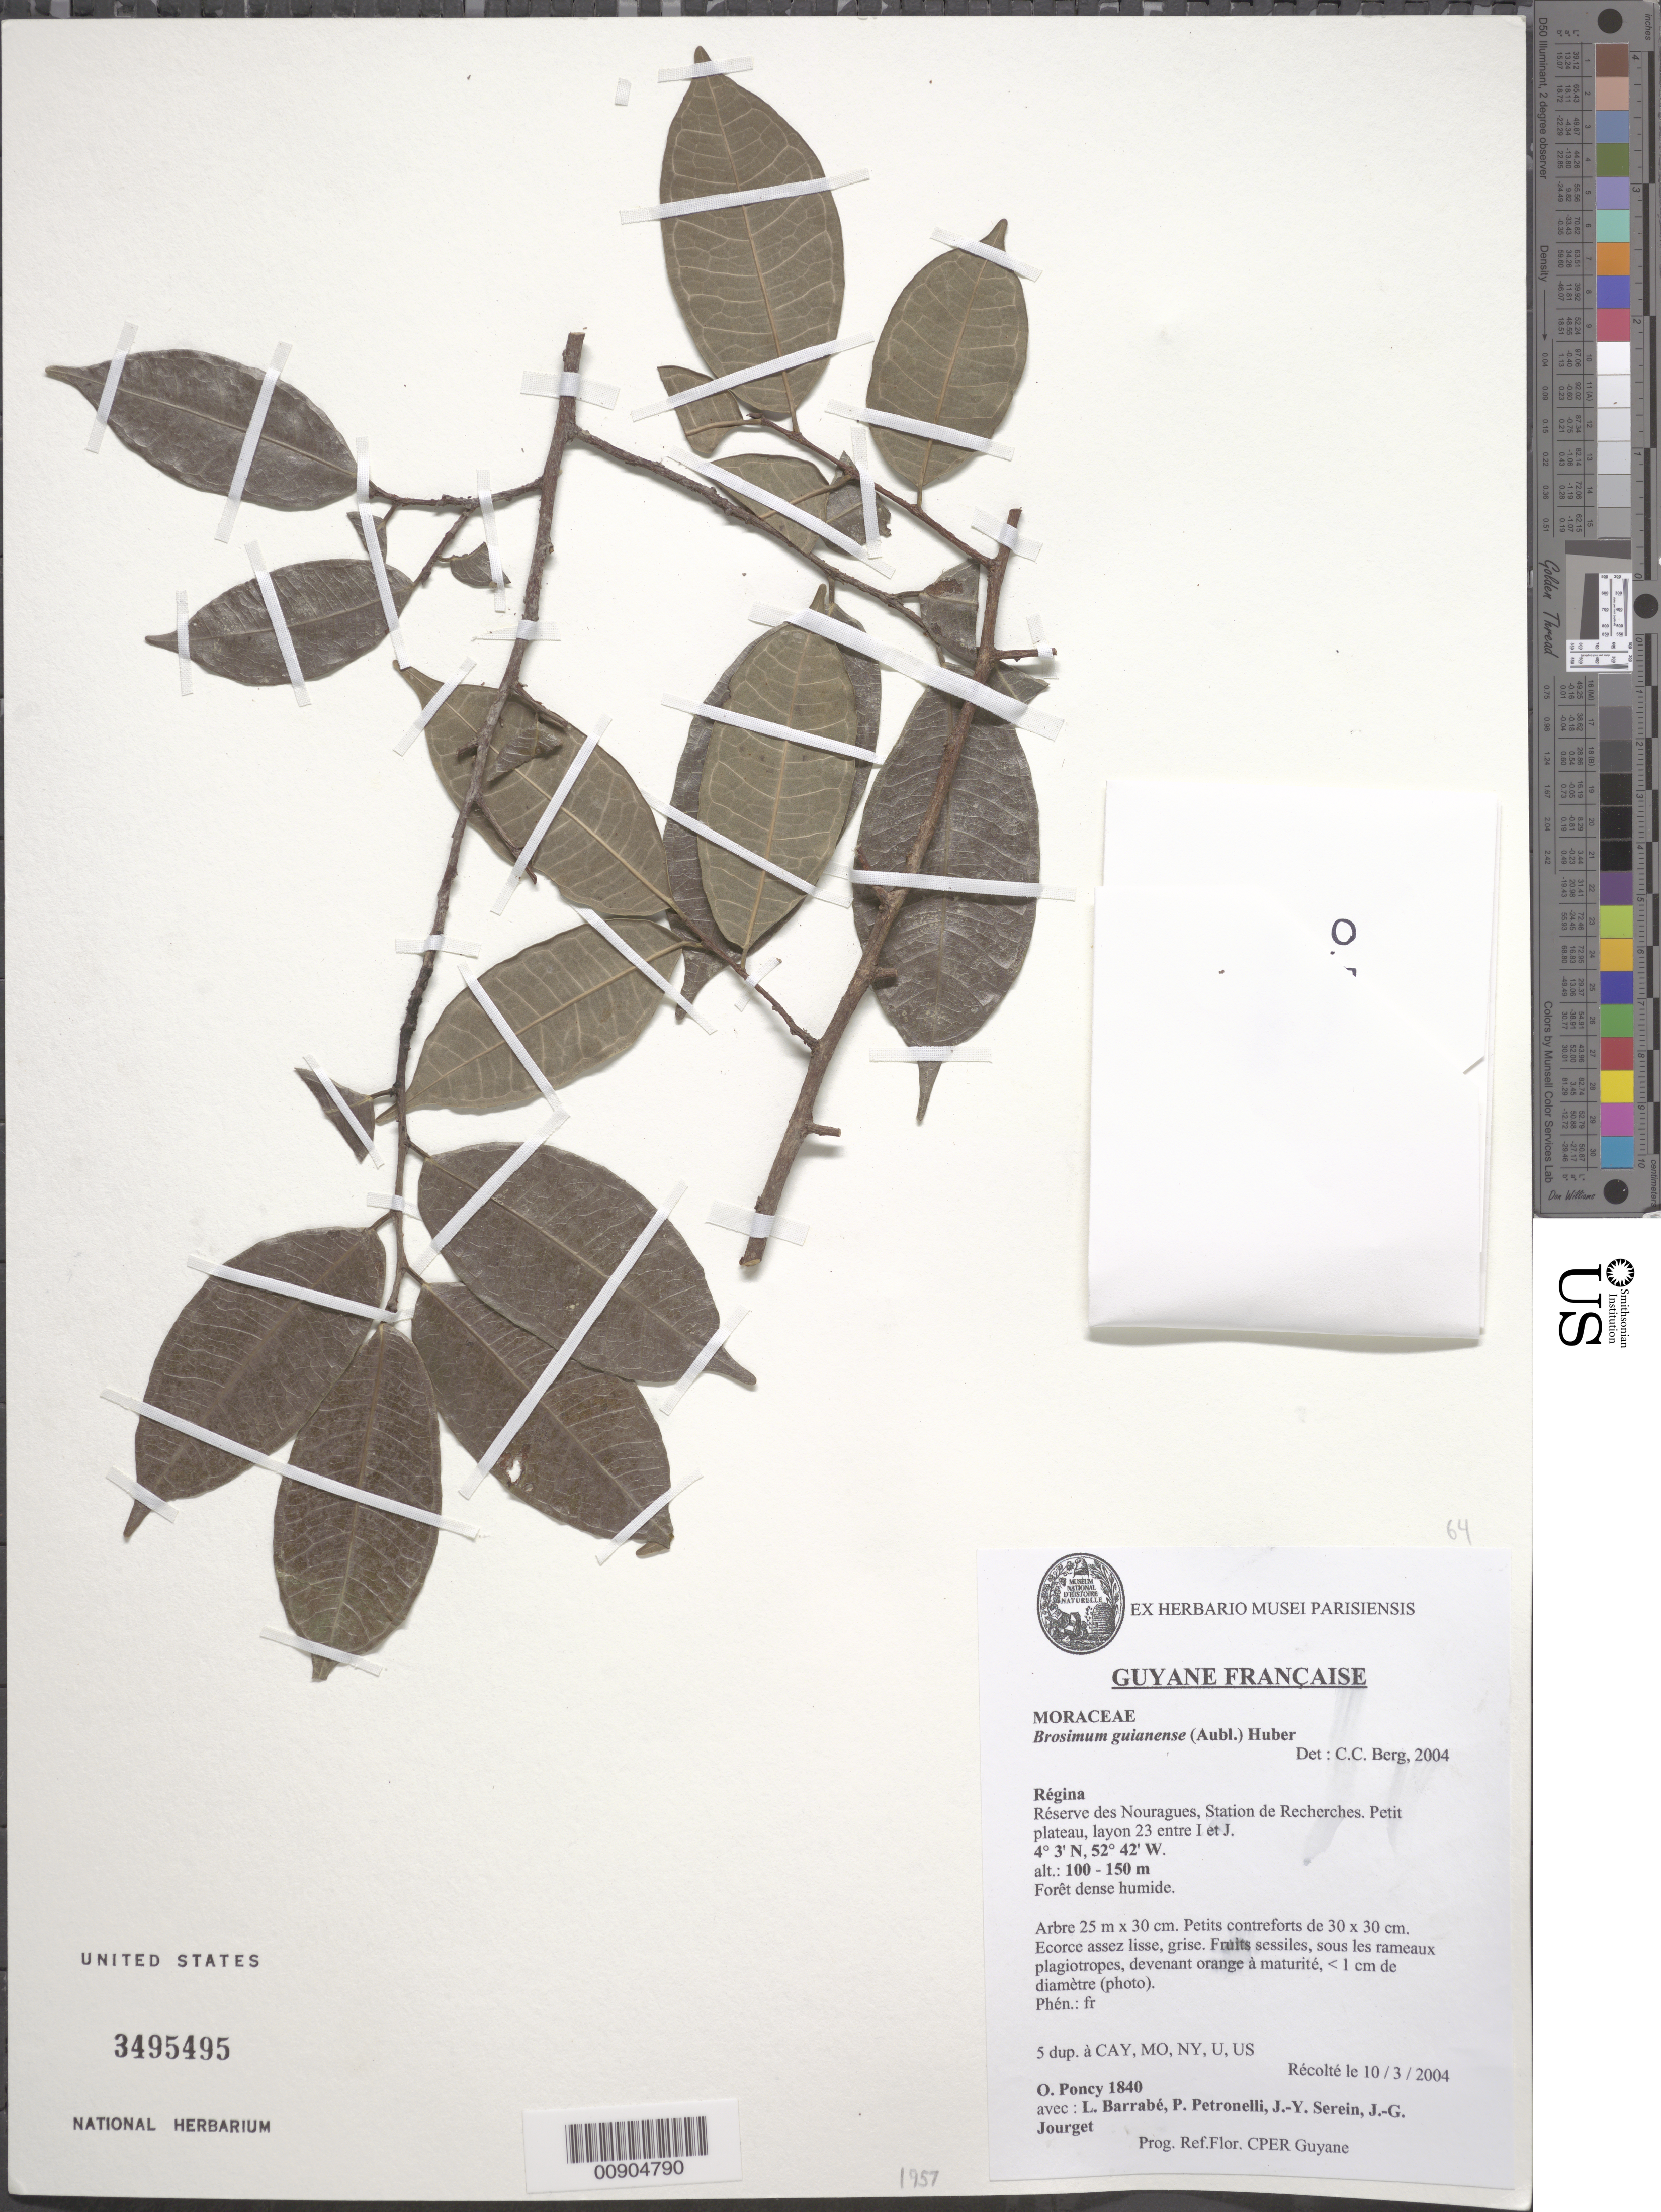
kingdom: Plantae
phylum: Tracheophyta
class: Magnoliopsida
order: Rosales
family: Moraceae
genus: Brosimum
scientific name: Brosimum guianense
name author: (Aubl.) Huber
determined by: Berg, C. C.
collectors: O. Poncy, L. Barrabé, P. Petronelli, J. Serein & J. Jourget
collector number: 1840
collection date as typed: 10-Mar-04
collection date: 2004-03-10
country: French Guiana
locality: Régina, Réserve des Nouragues, Station de Recherches. Petit plateau, layon 23 entre I et J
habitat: Forêt dense humide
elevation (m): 100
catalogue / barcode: US 3495495